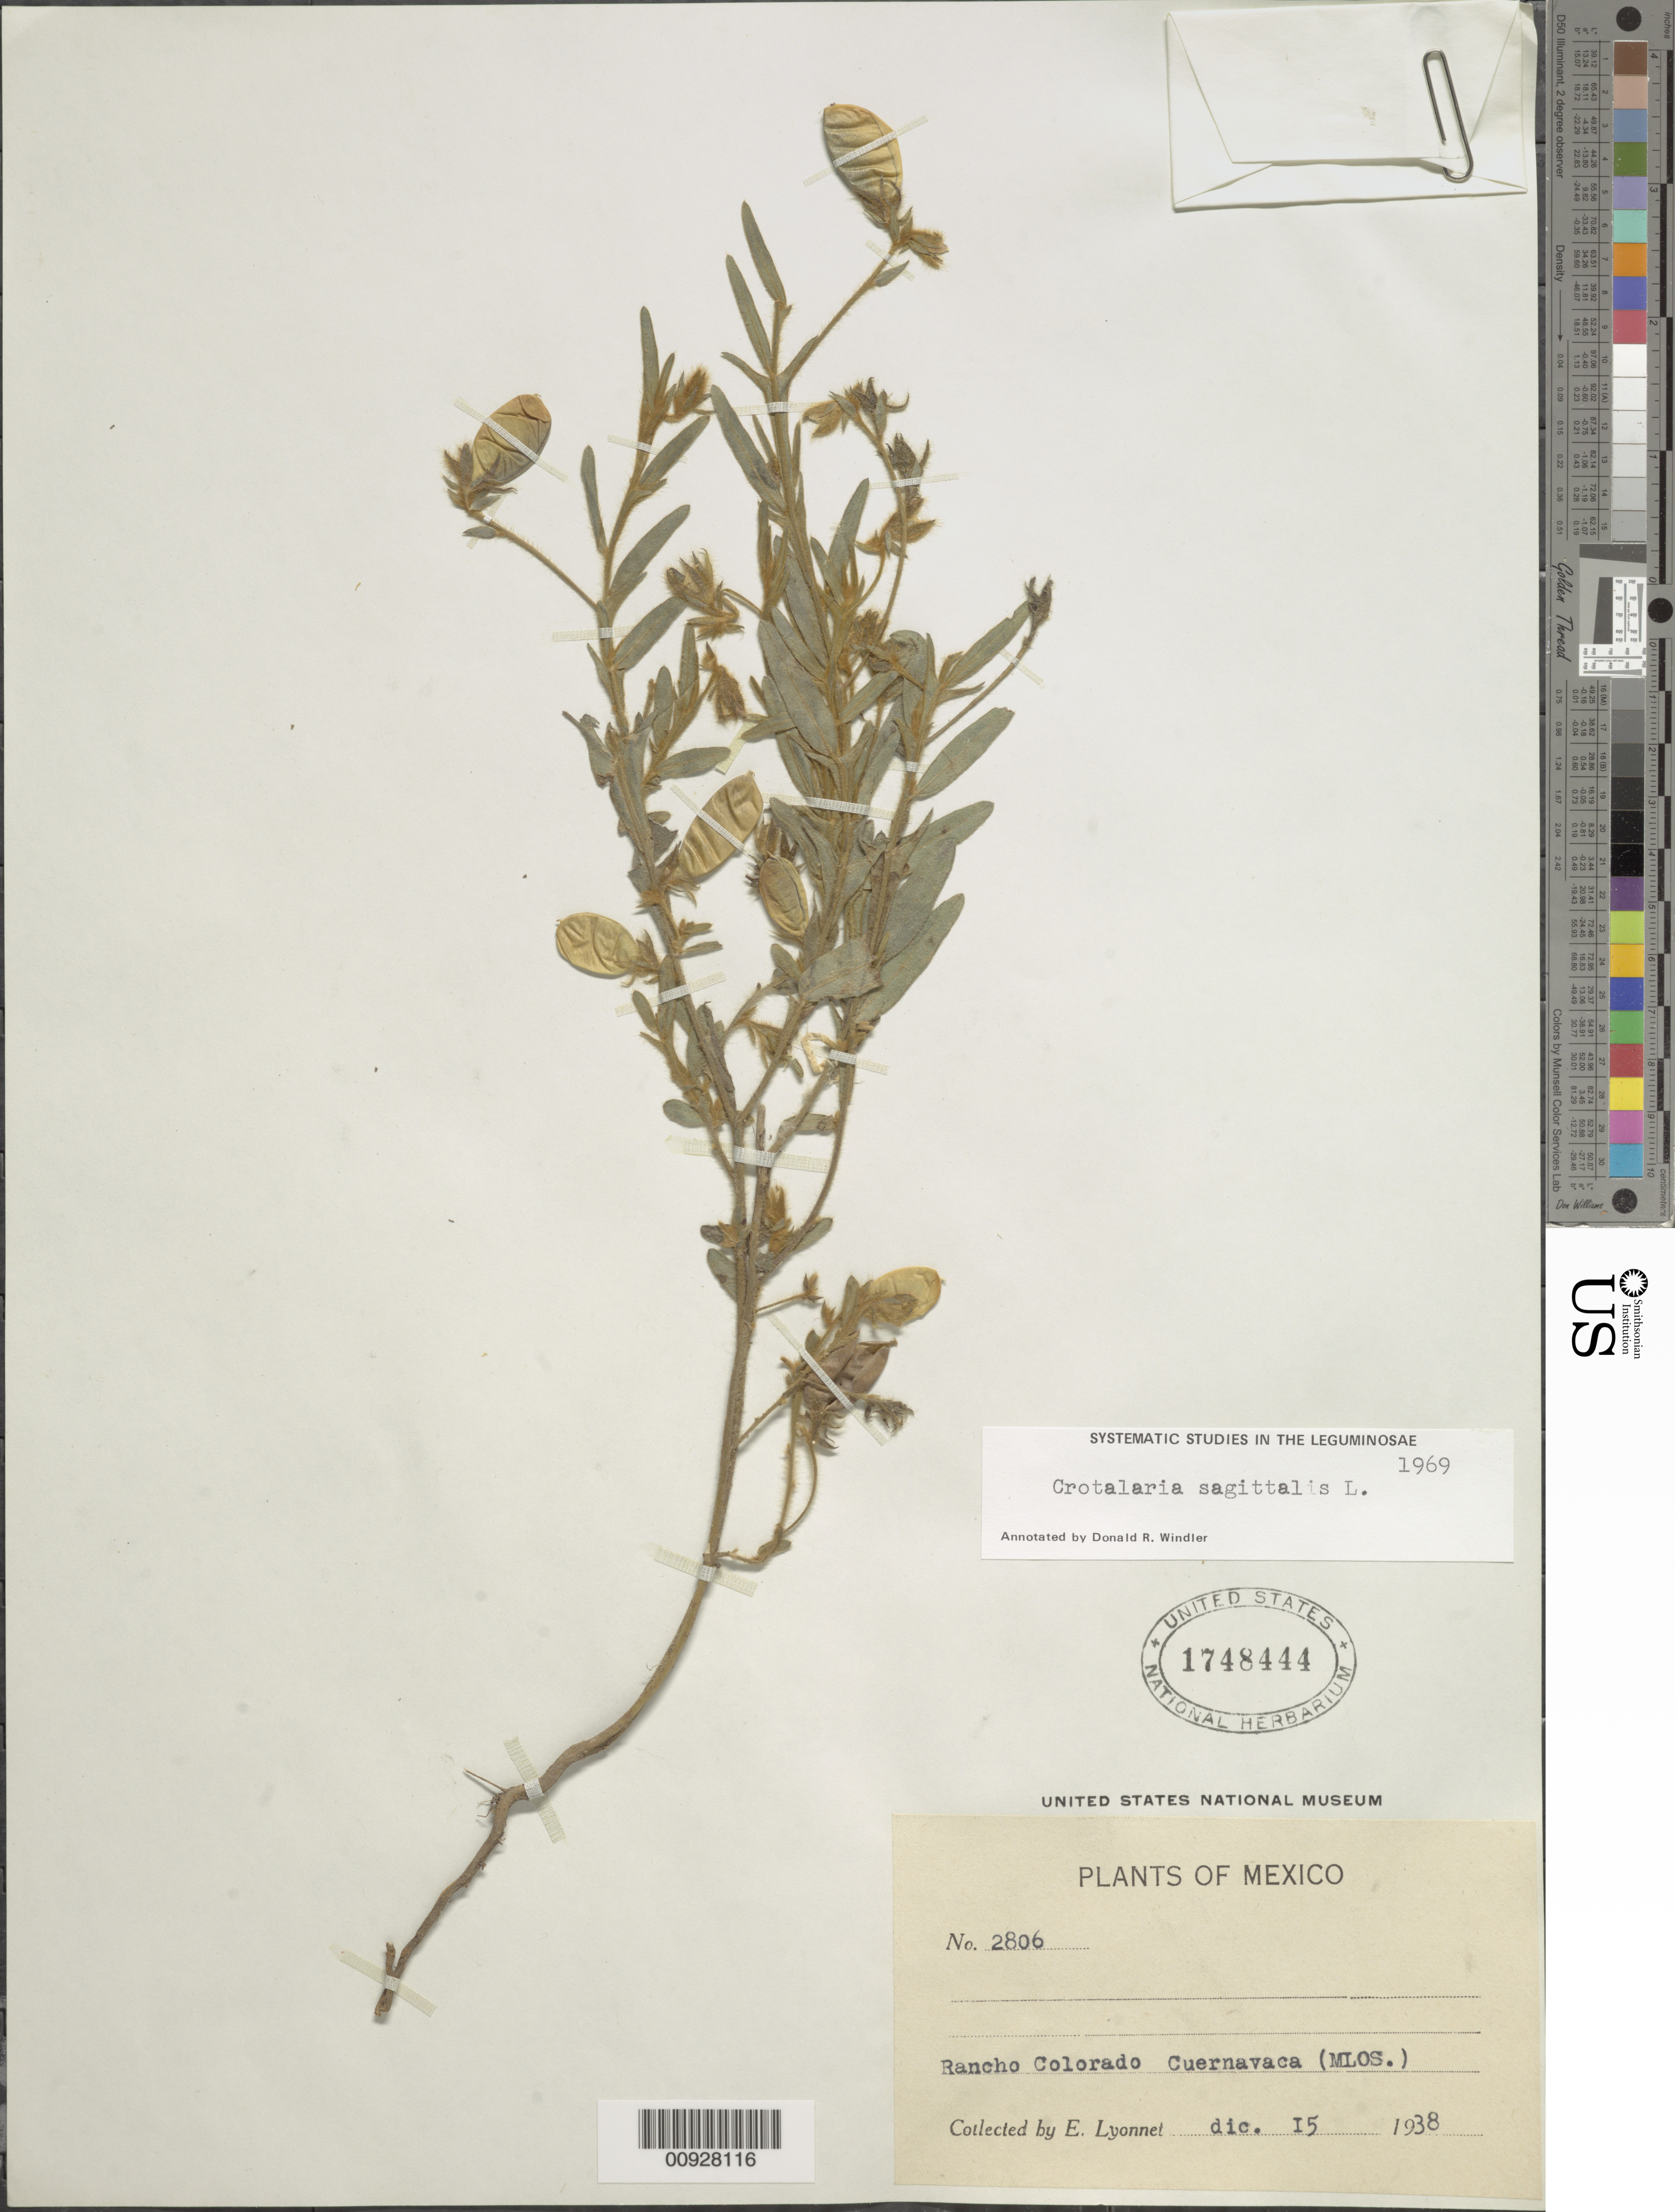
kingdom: Plantae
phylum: Tracheophyta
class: Magnoliopsida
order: Fabales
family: Fabaceae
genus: Crotalaria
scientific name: Crotalaria sagittalis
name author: L.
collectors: Bro. E. Lyonnet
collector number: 2806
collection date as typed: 15 Dec 1938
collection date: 1938-12-15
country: Mexico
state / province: Morelos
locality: Rancho Colorado, Cuernavaca (Morelos).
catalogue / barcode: US 1748444